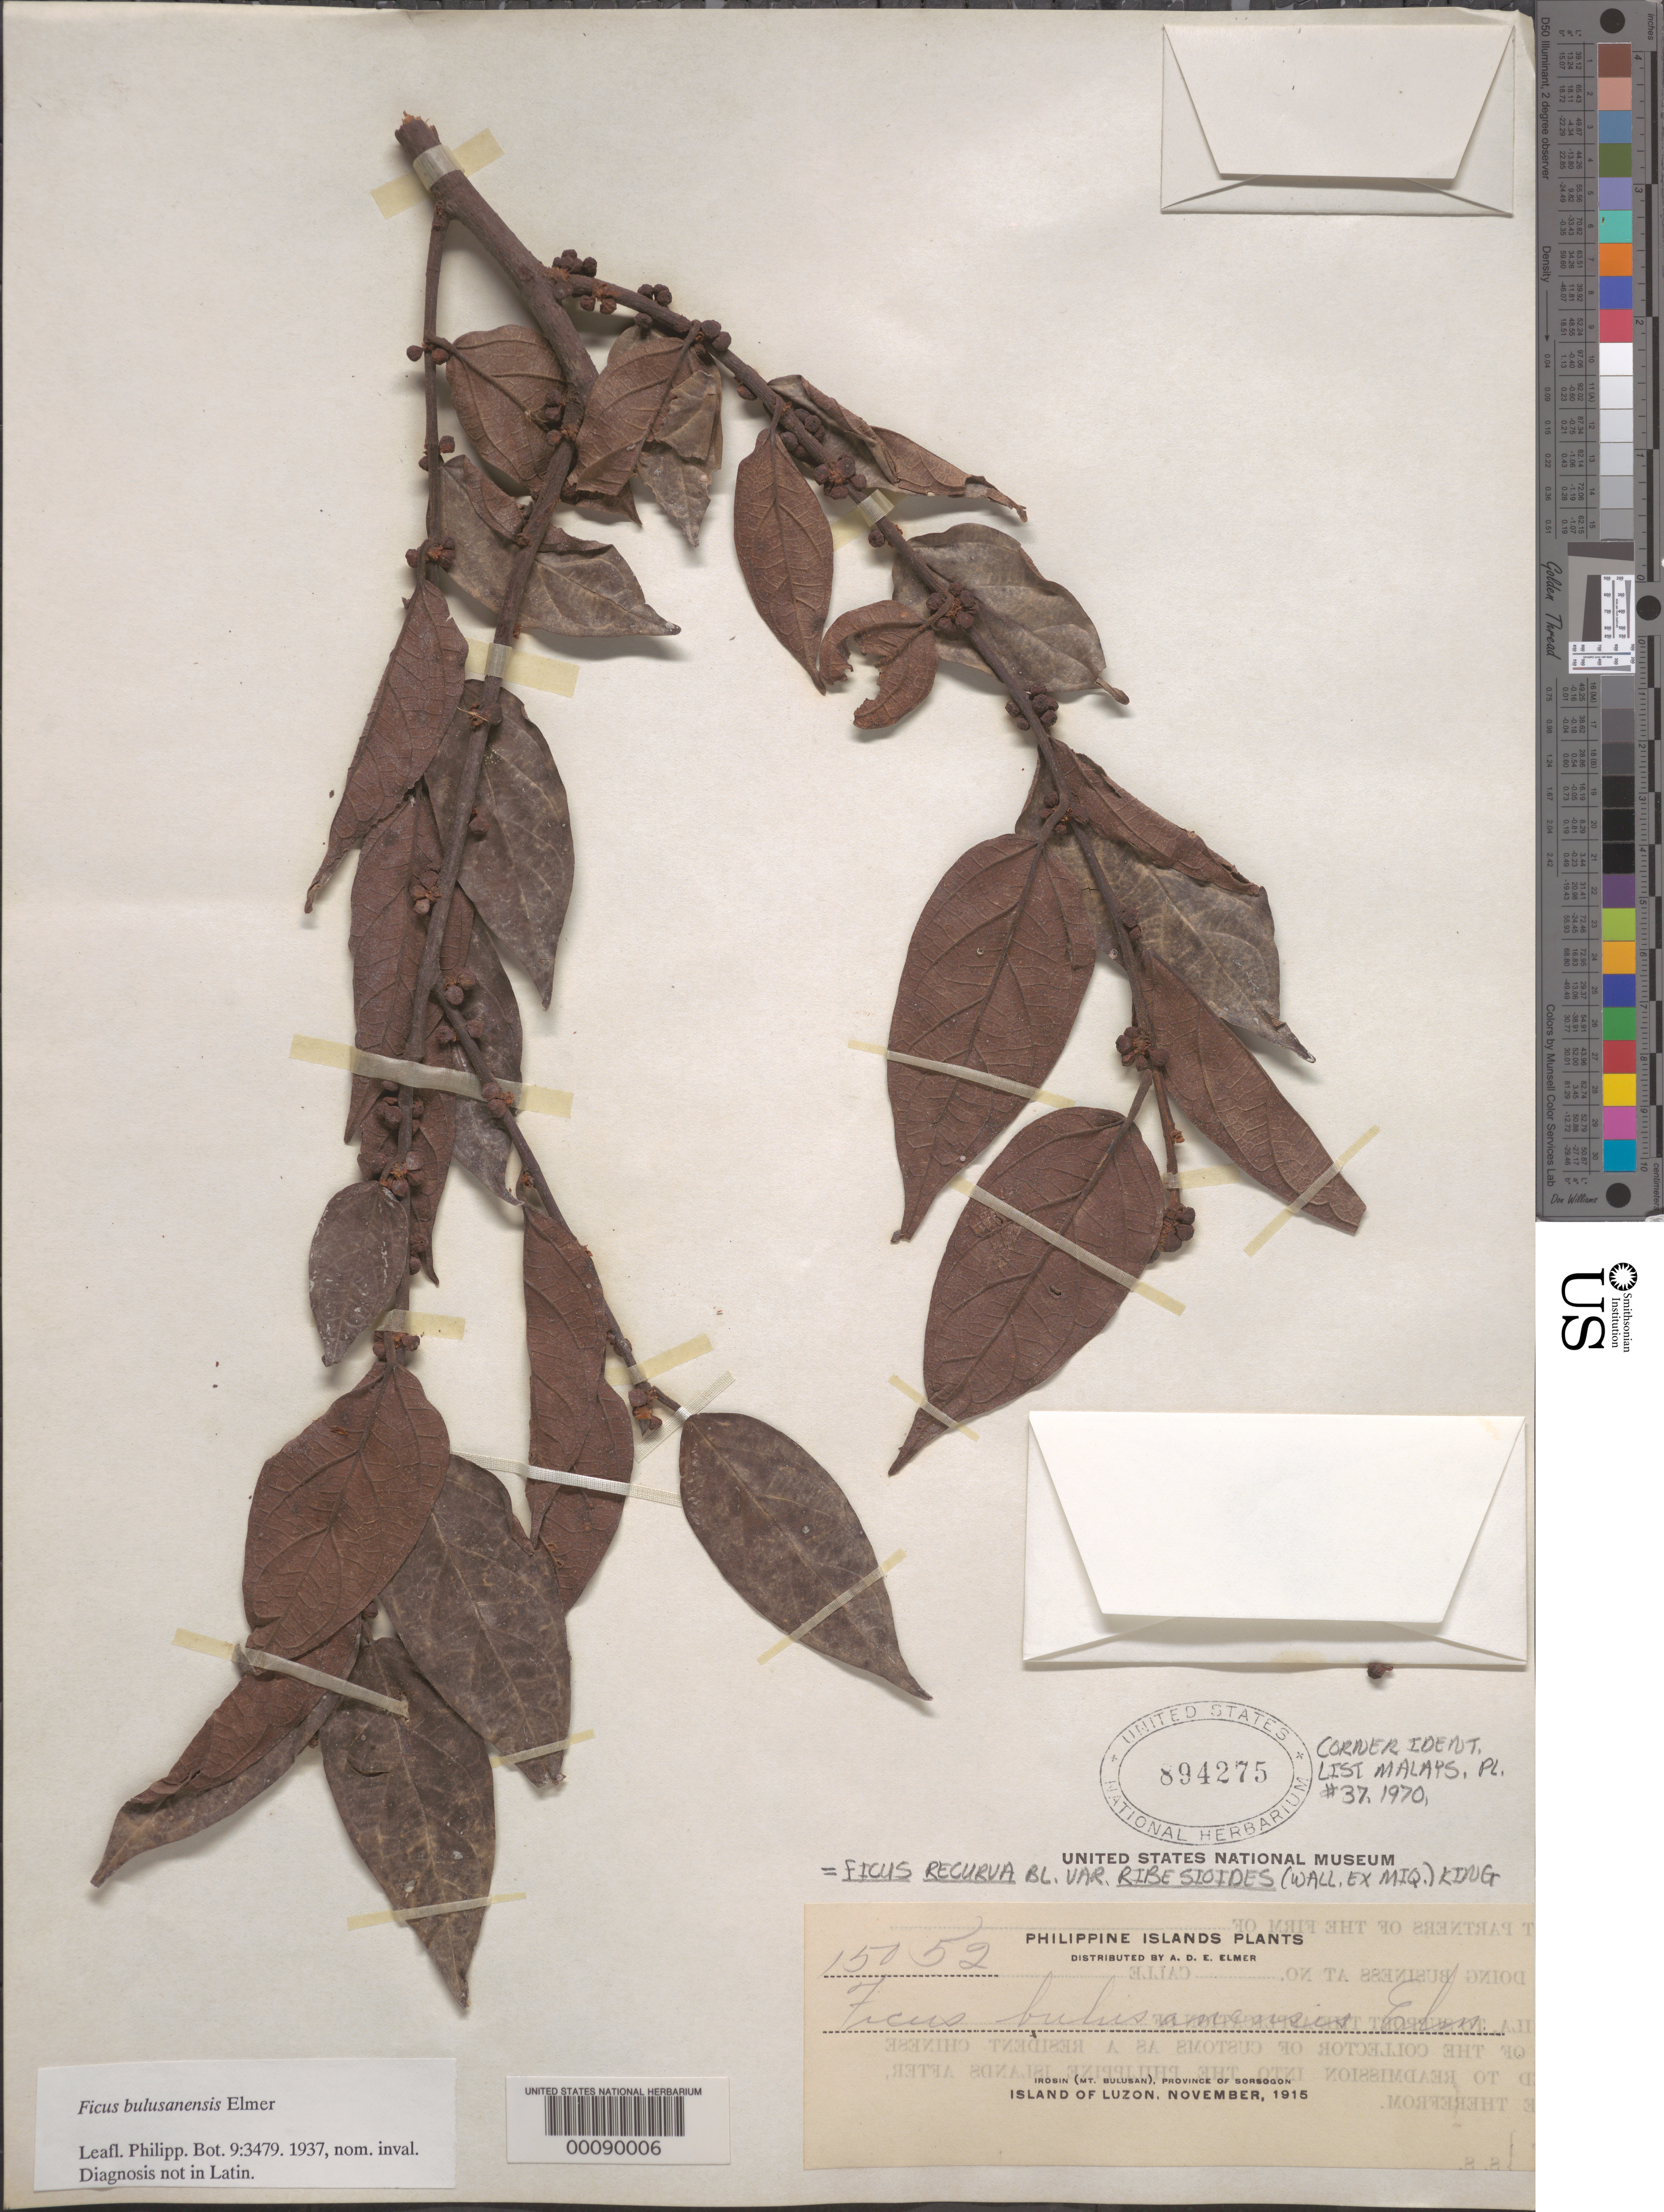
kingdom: Plantae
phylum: Tracheophyta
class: Magnoliopsida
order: Rosales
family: Moraceae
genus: Ficus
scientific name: Ficus bulusanensis Elmer, nom. inval.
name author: Elmer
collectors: A. D. E. Elmer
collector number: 15052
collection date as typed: Nov 1915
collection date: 1915-11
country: Philippines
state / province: Bicol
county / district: Sorsogon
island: Luzon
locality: Irosin, Mt. Bulusan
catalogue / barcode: US 894275